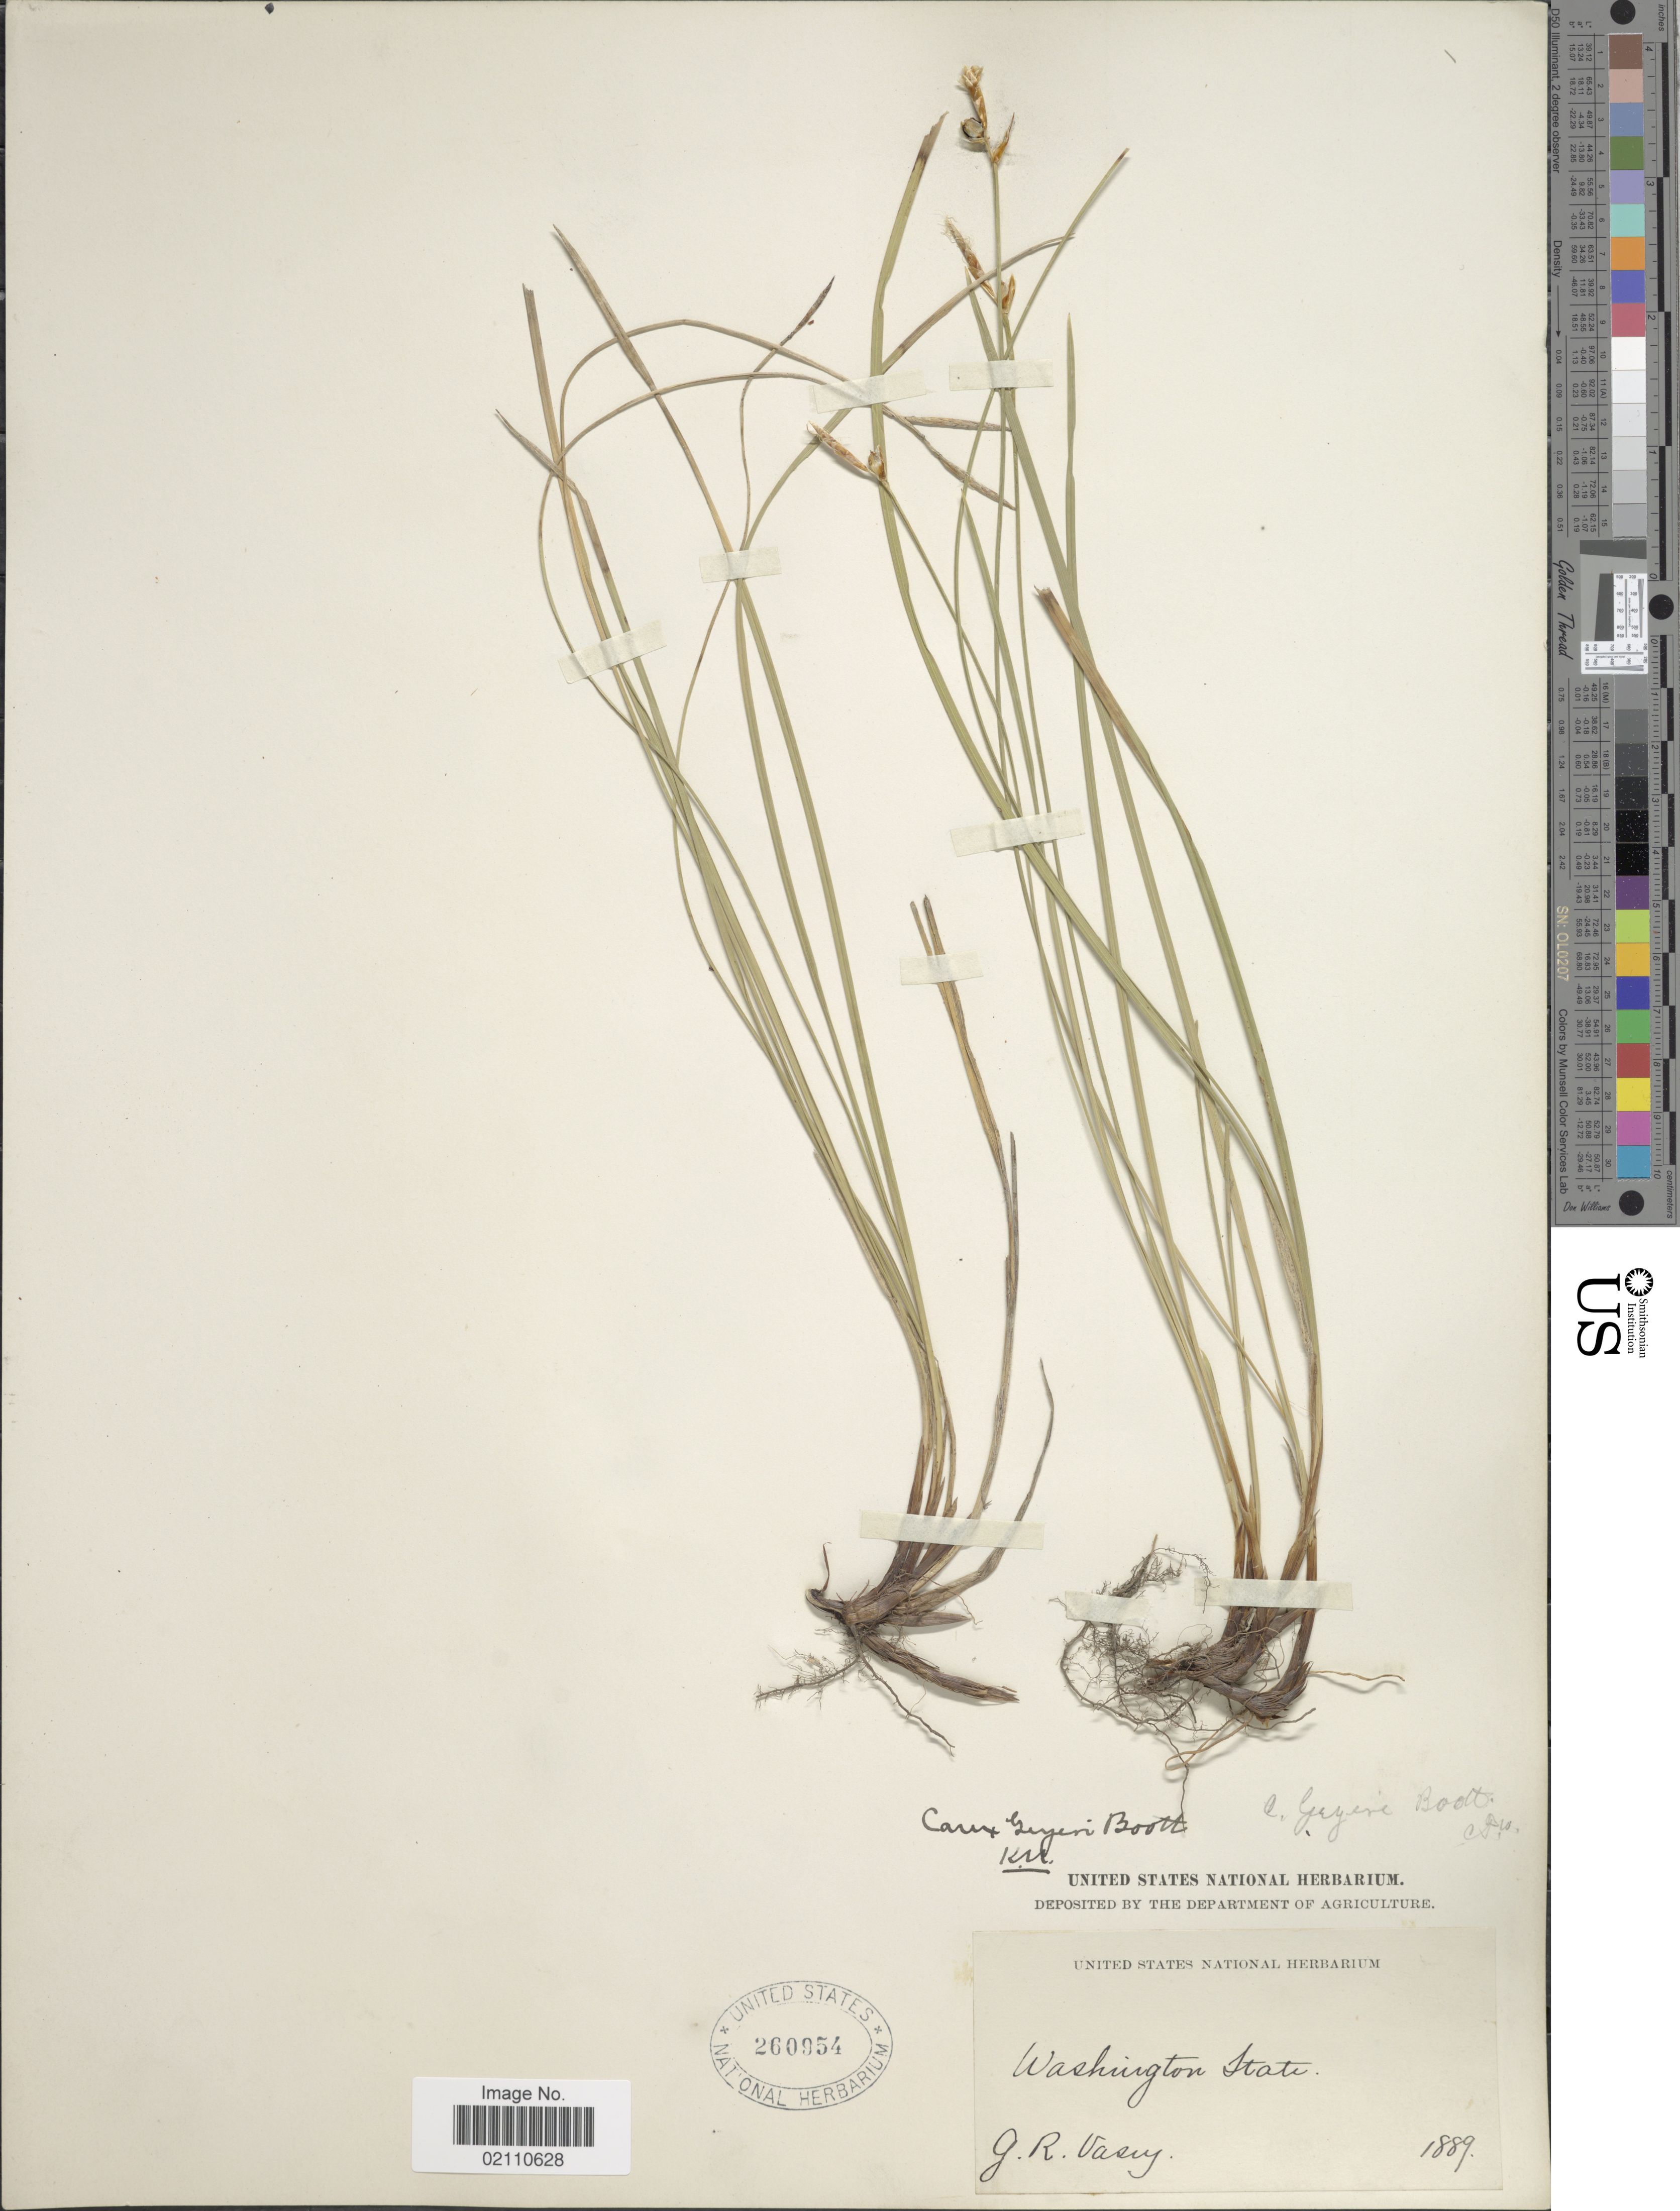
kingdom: Plantae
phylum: Tracheophyta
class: Liliopsida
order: Poales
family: Cyperaceae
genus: Carex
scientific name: Carex geyeri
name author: Boott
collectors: G. R. Vasey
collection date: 1889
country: United States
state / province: Washington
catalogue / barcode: US 260954